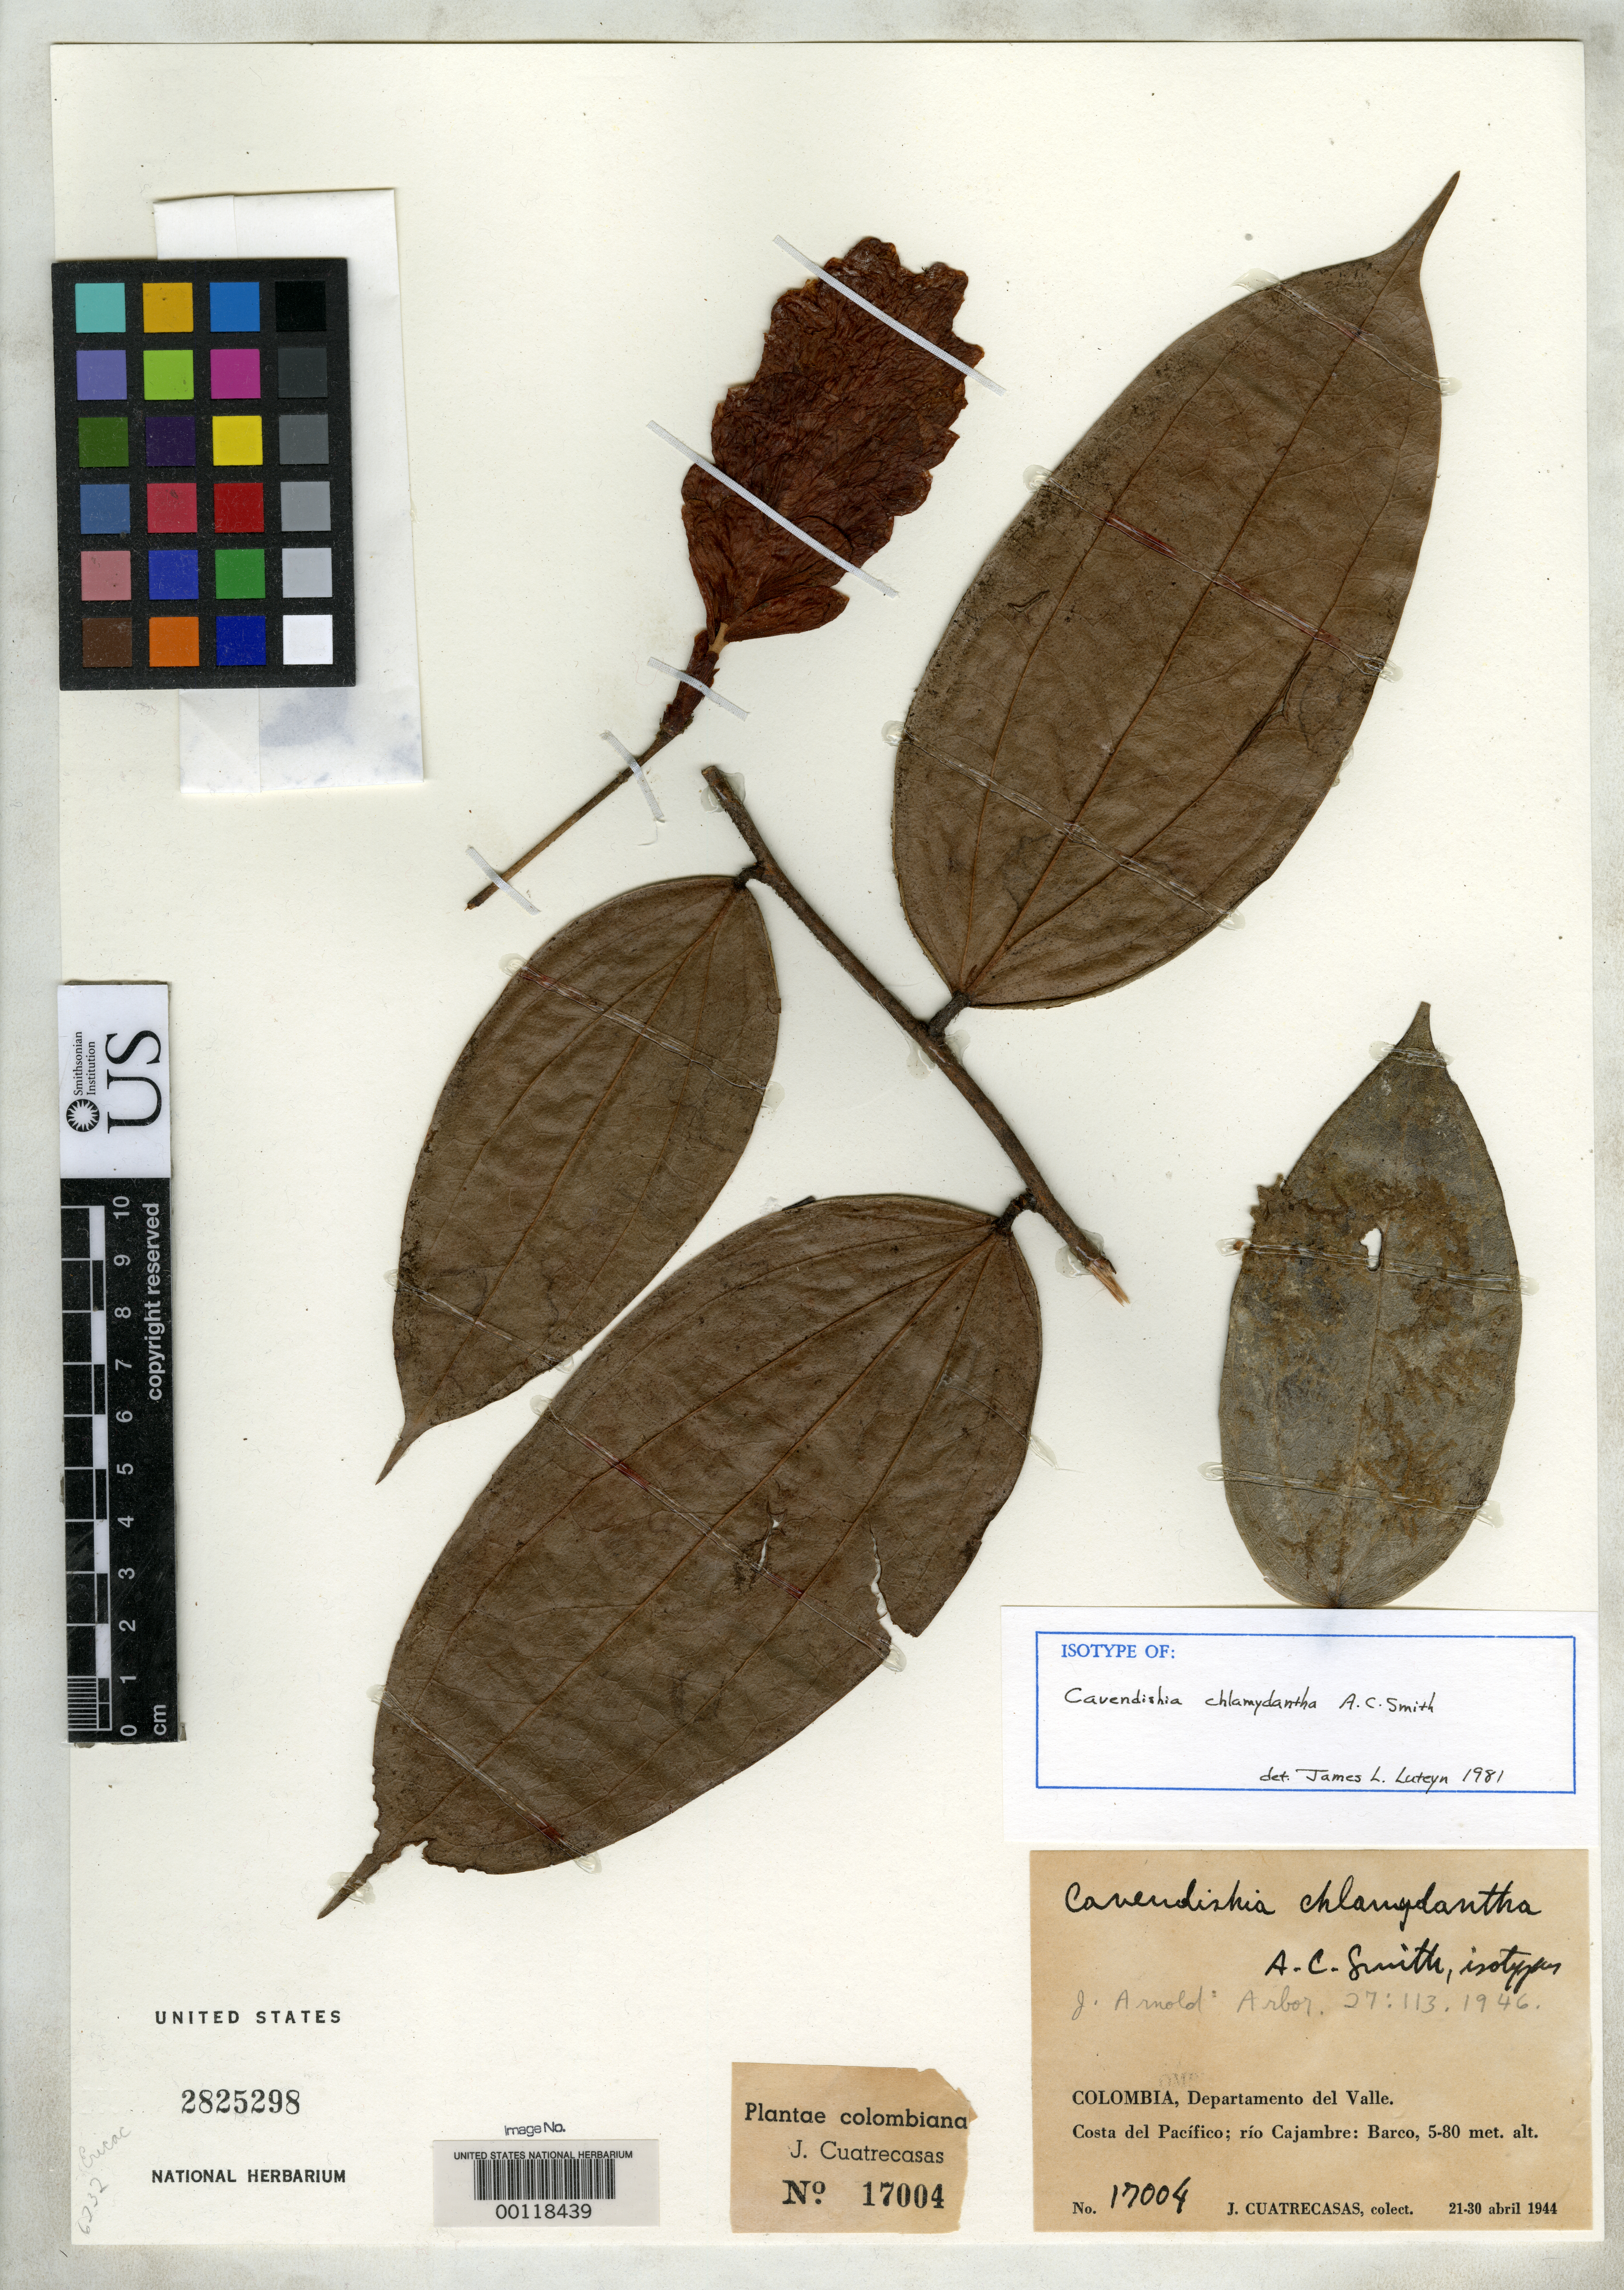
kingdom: Plantae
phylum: Tracheophyta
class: Magnoliopsida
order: Ericales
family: Ericaceae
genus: Cavendishia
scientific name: Cavendishia chlamydantha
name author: A.C. Sm.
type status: Isotype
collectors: J. Cuatrecasas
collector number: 17004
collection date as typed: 21 Apr 1944 to 30 Apr 1944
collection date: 1944-04-21/1944-04-30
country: Colombia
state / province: Valle del Cauca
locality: Pacific Coast, Rio Cajambre, Barco.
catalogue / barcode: US 2825298